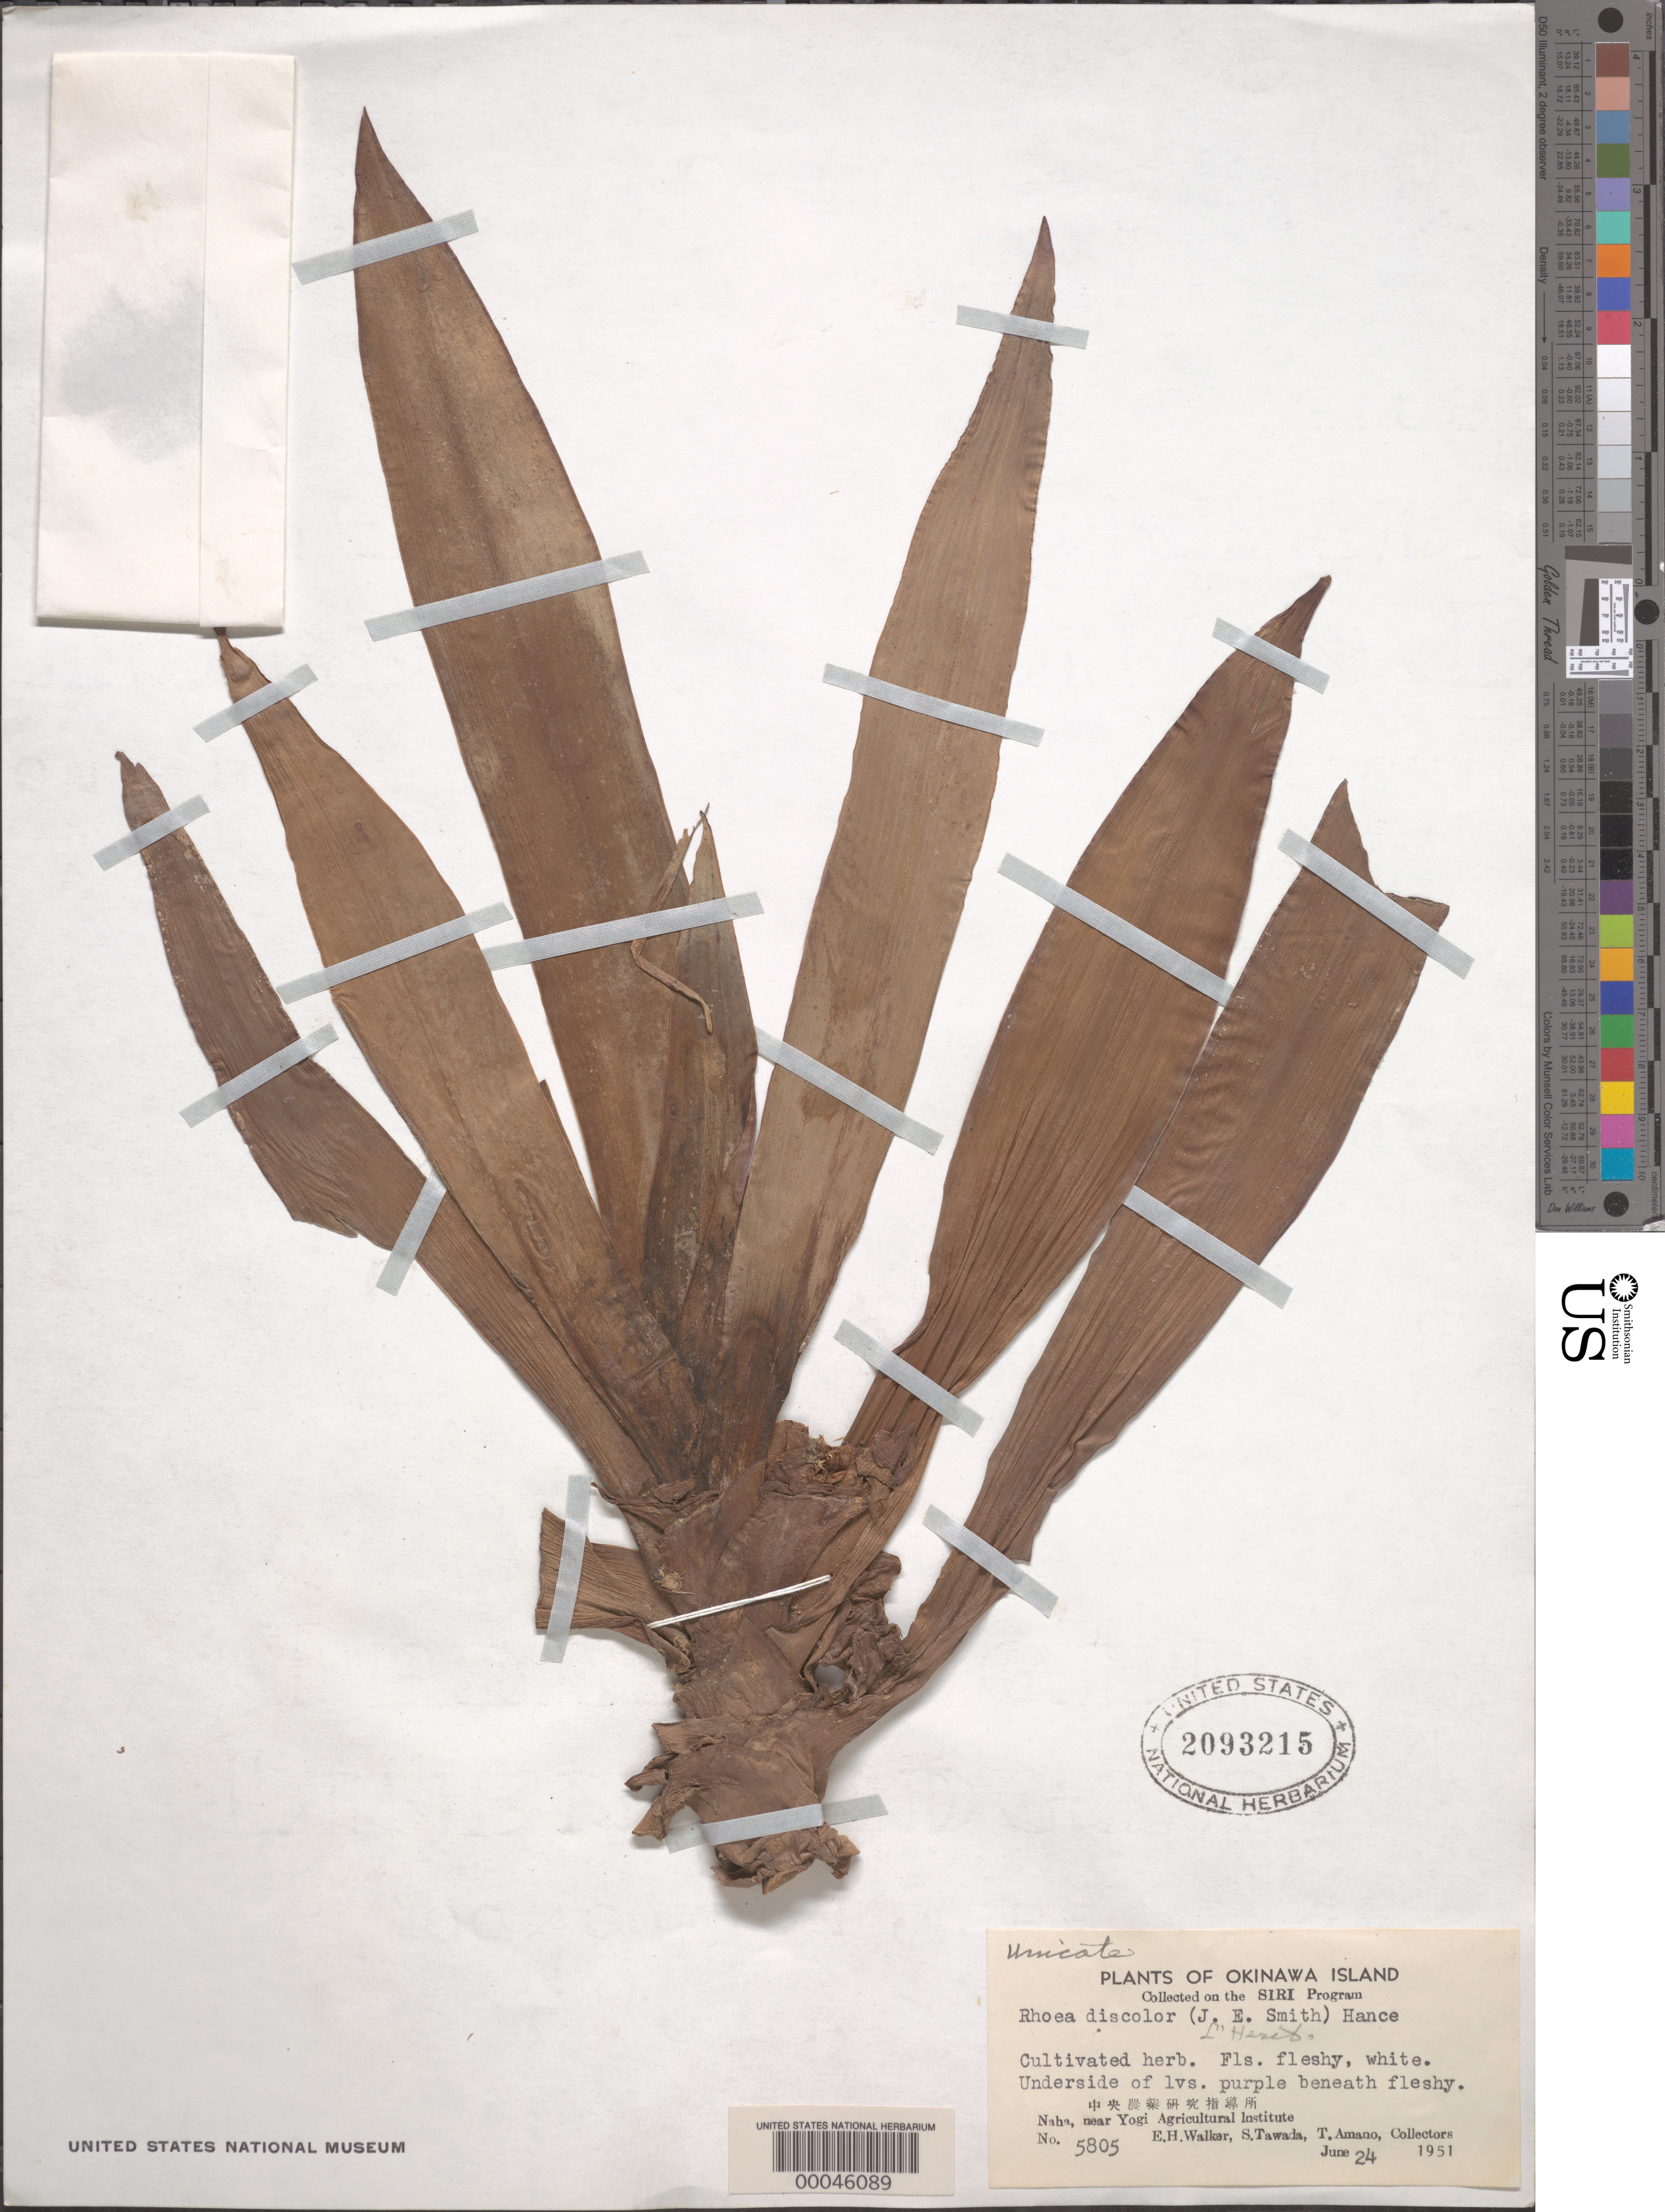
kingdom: Plantae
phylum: Tracheophyta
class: Liliopsida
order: Commelinales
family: Commelinaceae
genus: Tradescantia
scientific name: Tradescantia spathacea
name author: Sw.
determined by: Strong, Mark T., (BOT), Smithsonian Institution - National Museum of Natural History (UNITED STATES)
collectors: E. H. Walker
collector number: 5805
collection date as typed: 24 Jun 1951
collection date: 1951-06-24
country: Japan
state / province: Okinawa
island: Ryukyu Is.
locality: Naha near yogi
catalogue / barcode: US 2093215